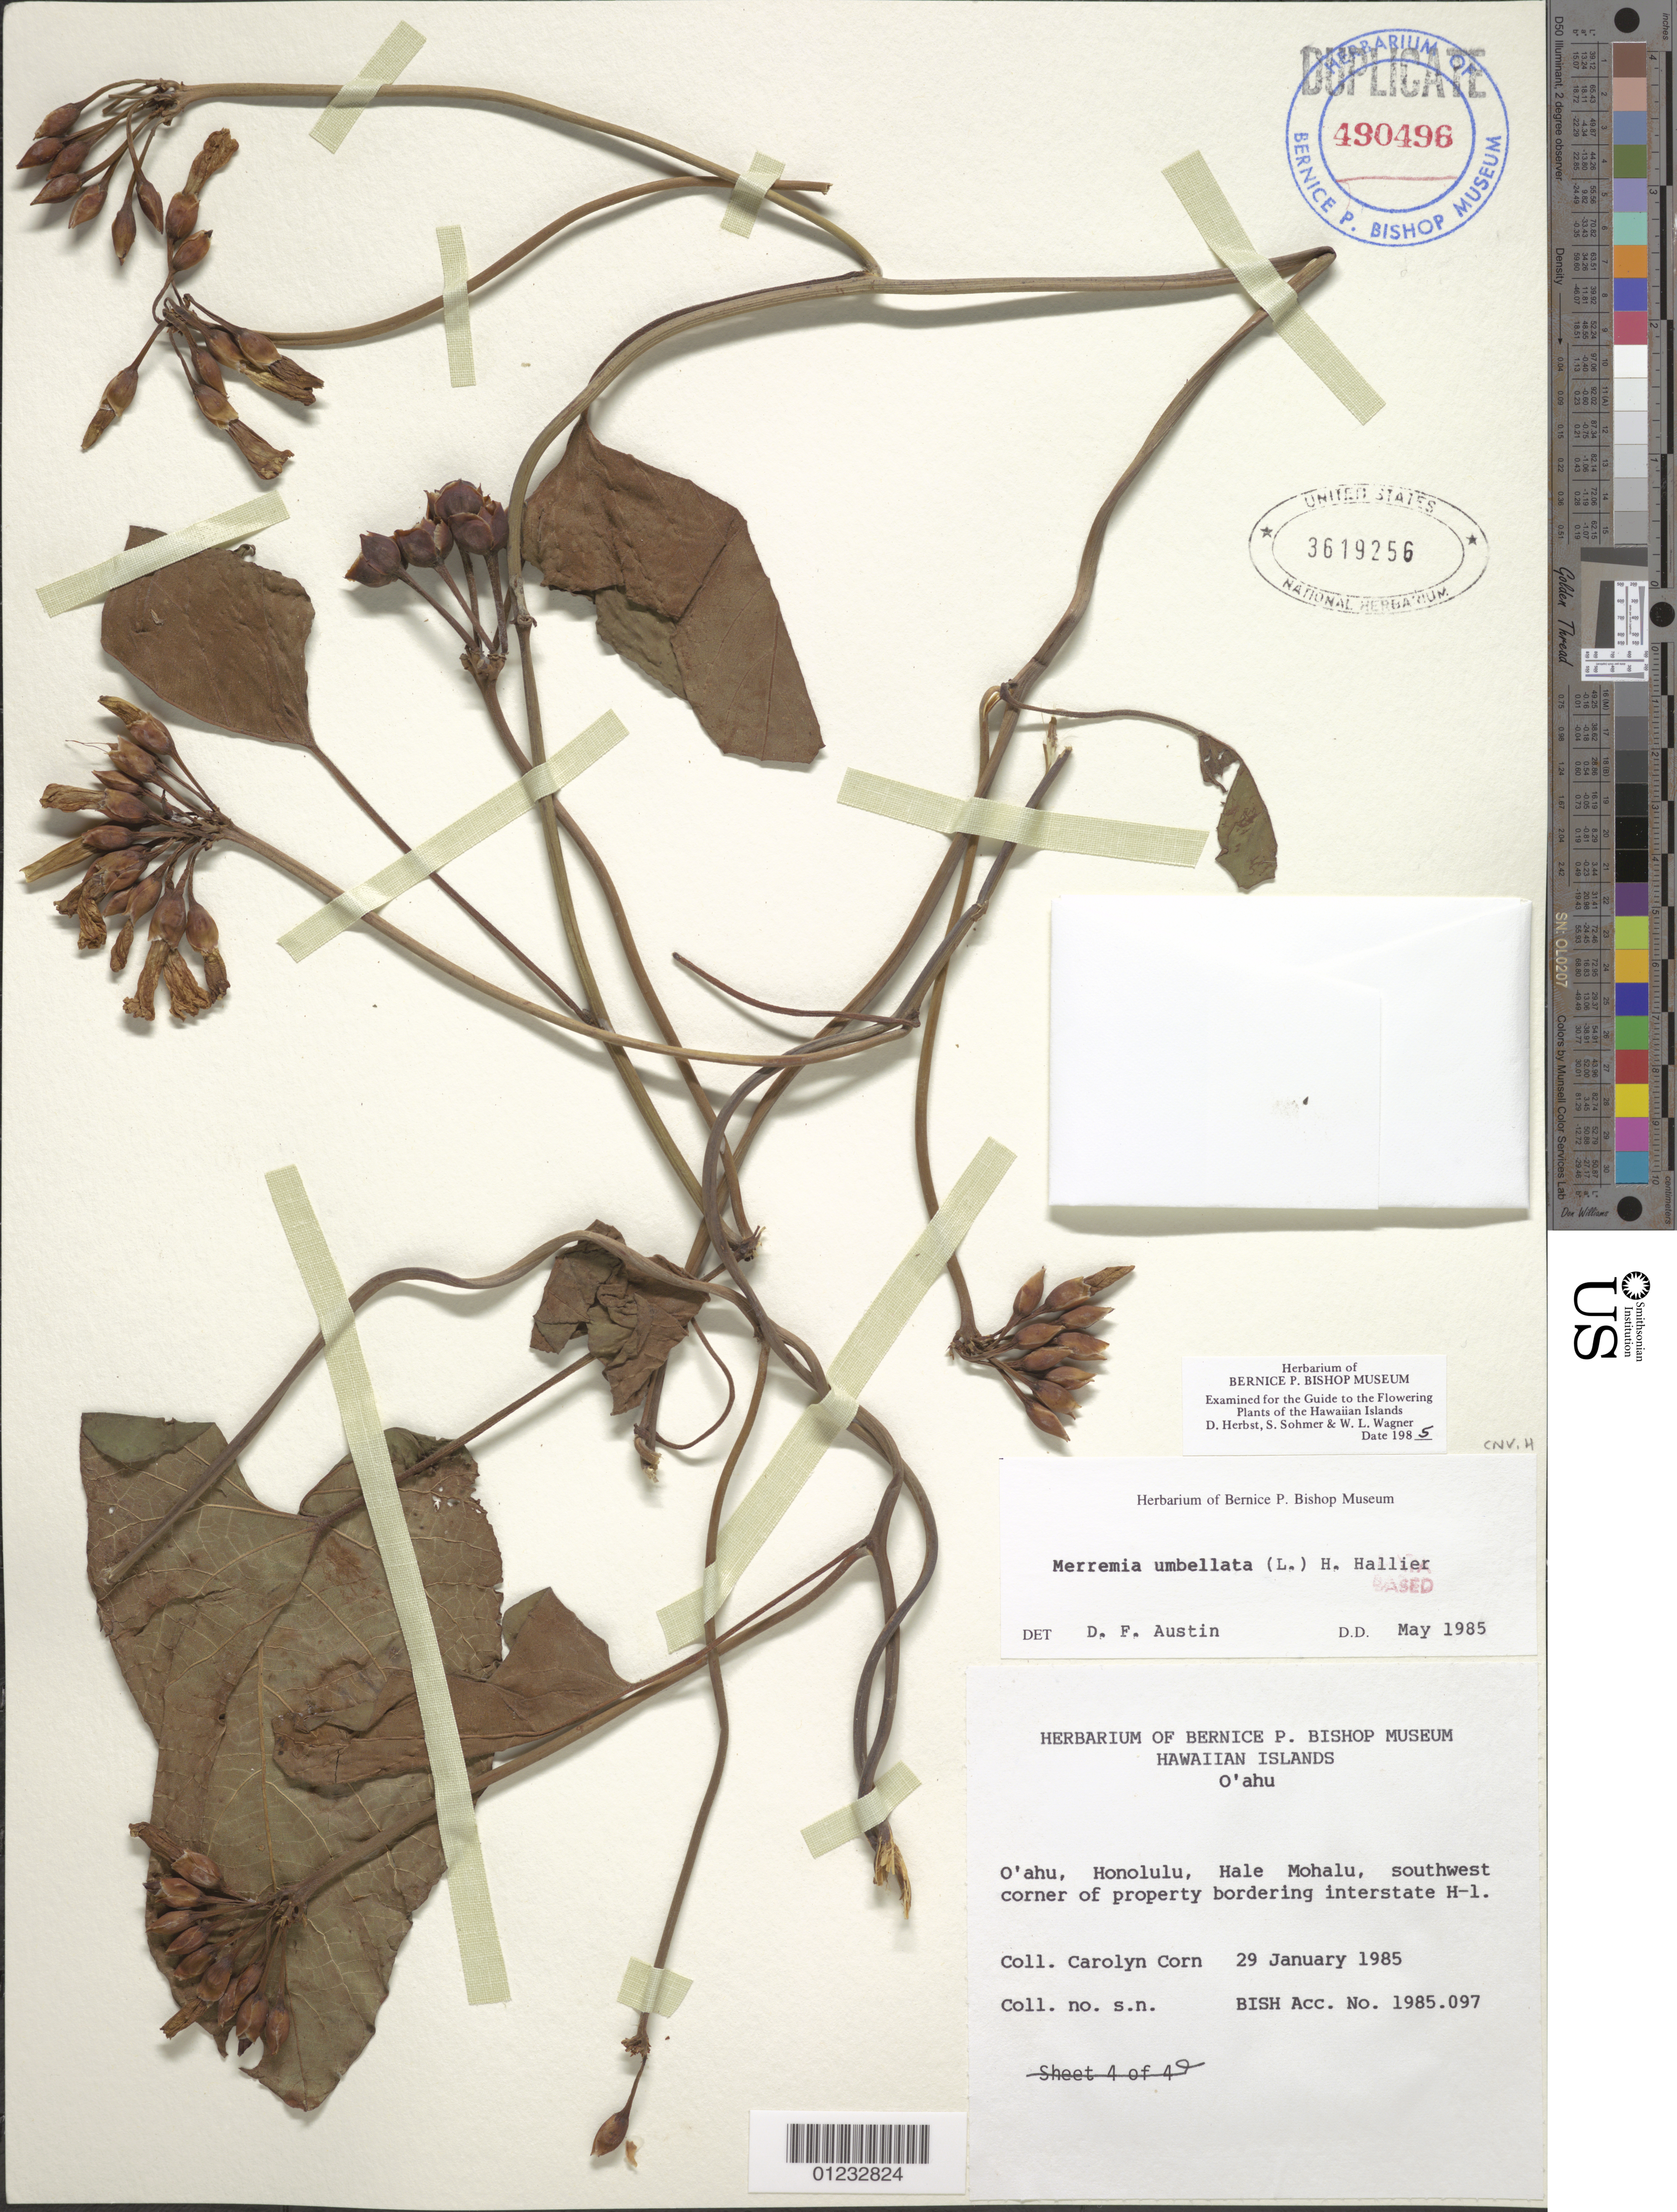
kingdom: Plantae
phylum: Tracheophyta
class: Magnoliopsida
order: Solanales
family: Convolvulaceae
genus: Camonea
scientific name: Camonea umbellata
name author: (L.) A. R. Simões & Staples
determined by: Wagner, W. L., (BOT), Smithsonian Institution - National Museum of Natural History (UNITED STATES)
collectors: D. Herbst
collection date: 1985-01-29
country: United States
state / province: Hawaii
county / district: Honolulu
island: Oahu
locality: Honolulu, Hale Mohalu, southwest corner of property bordering interstate H-1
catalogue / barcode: US 3619256